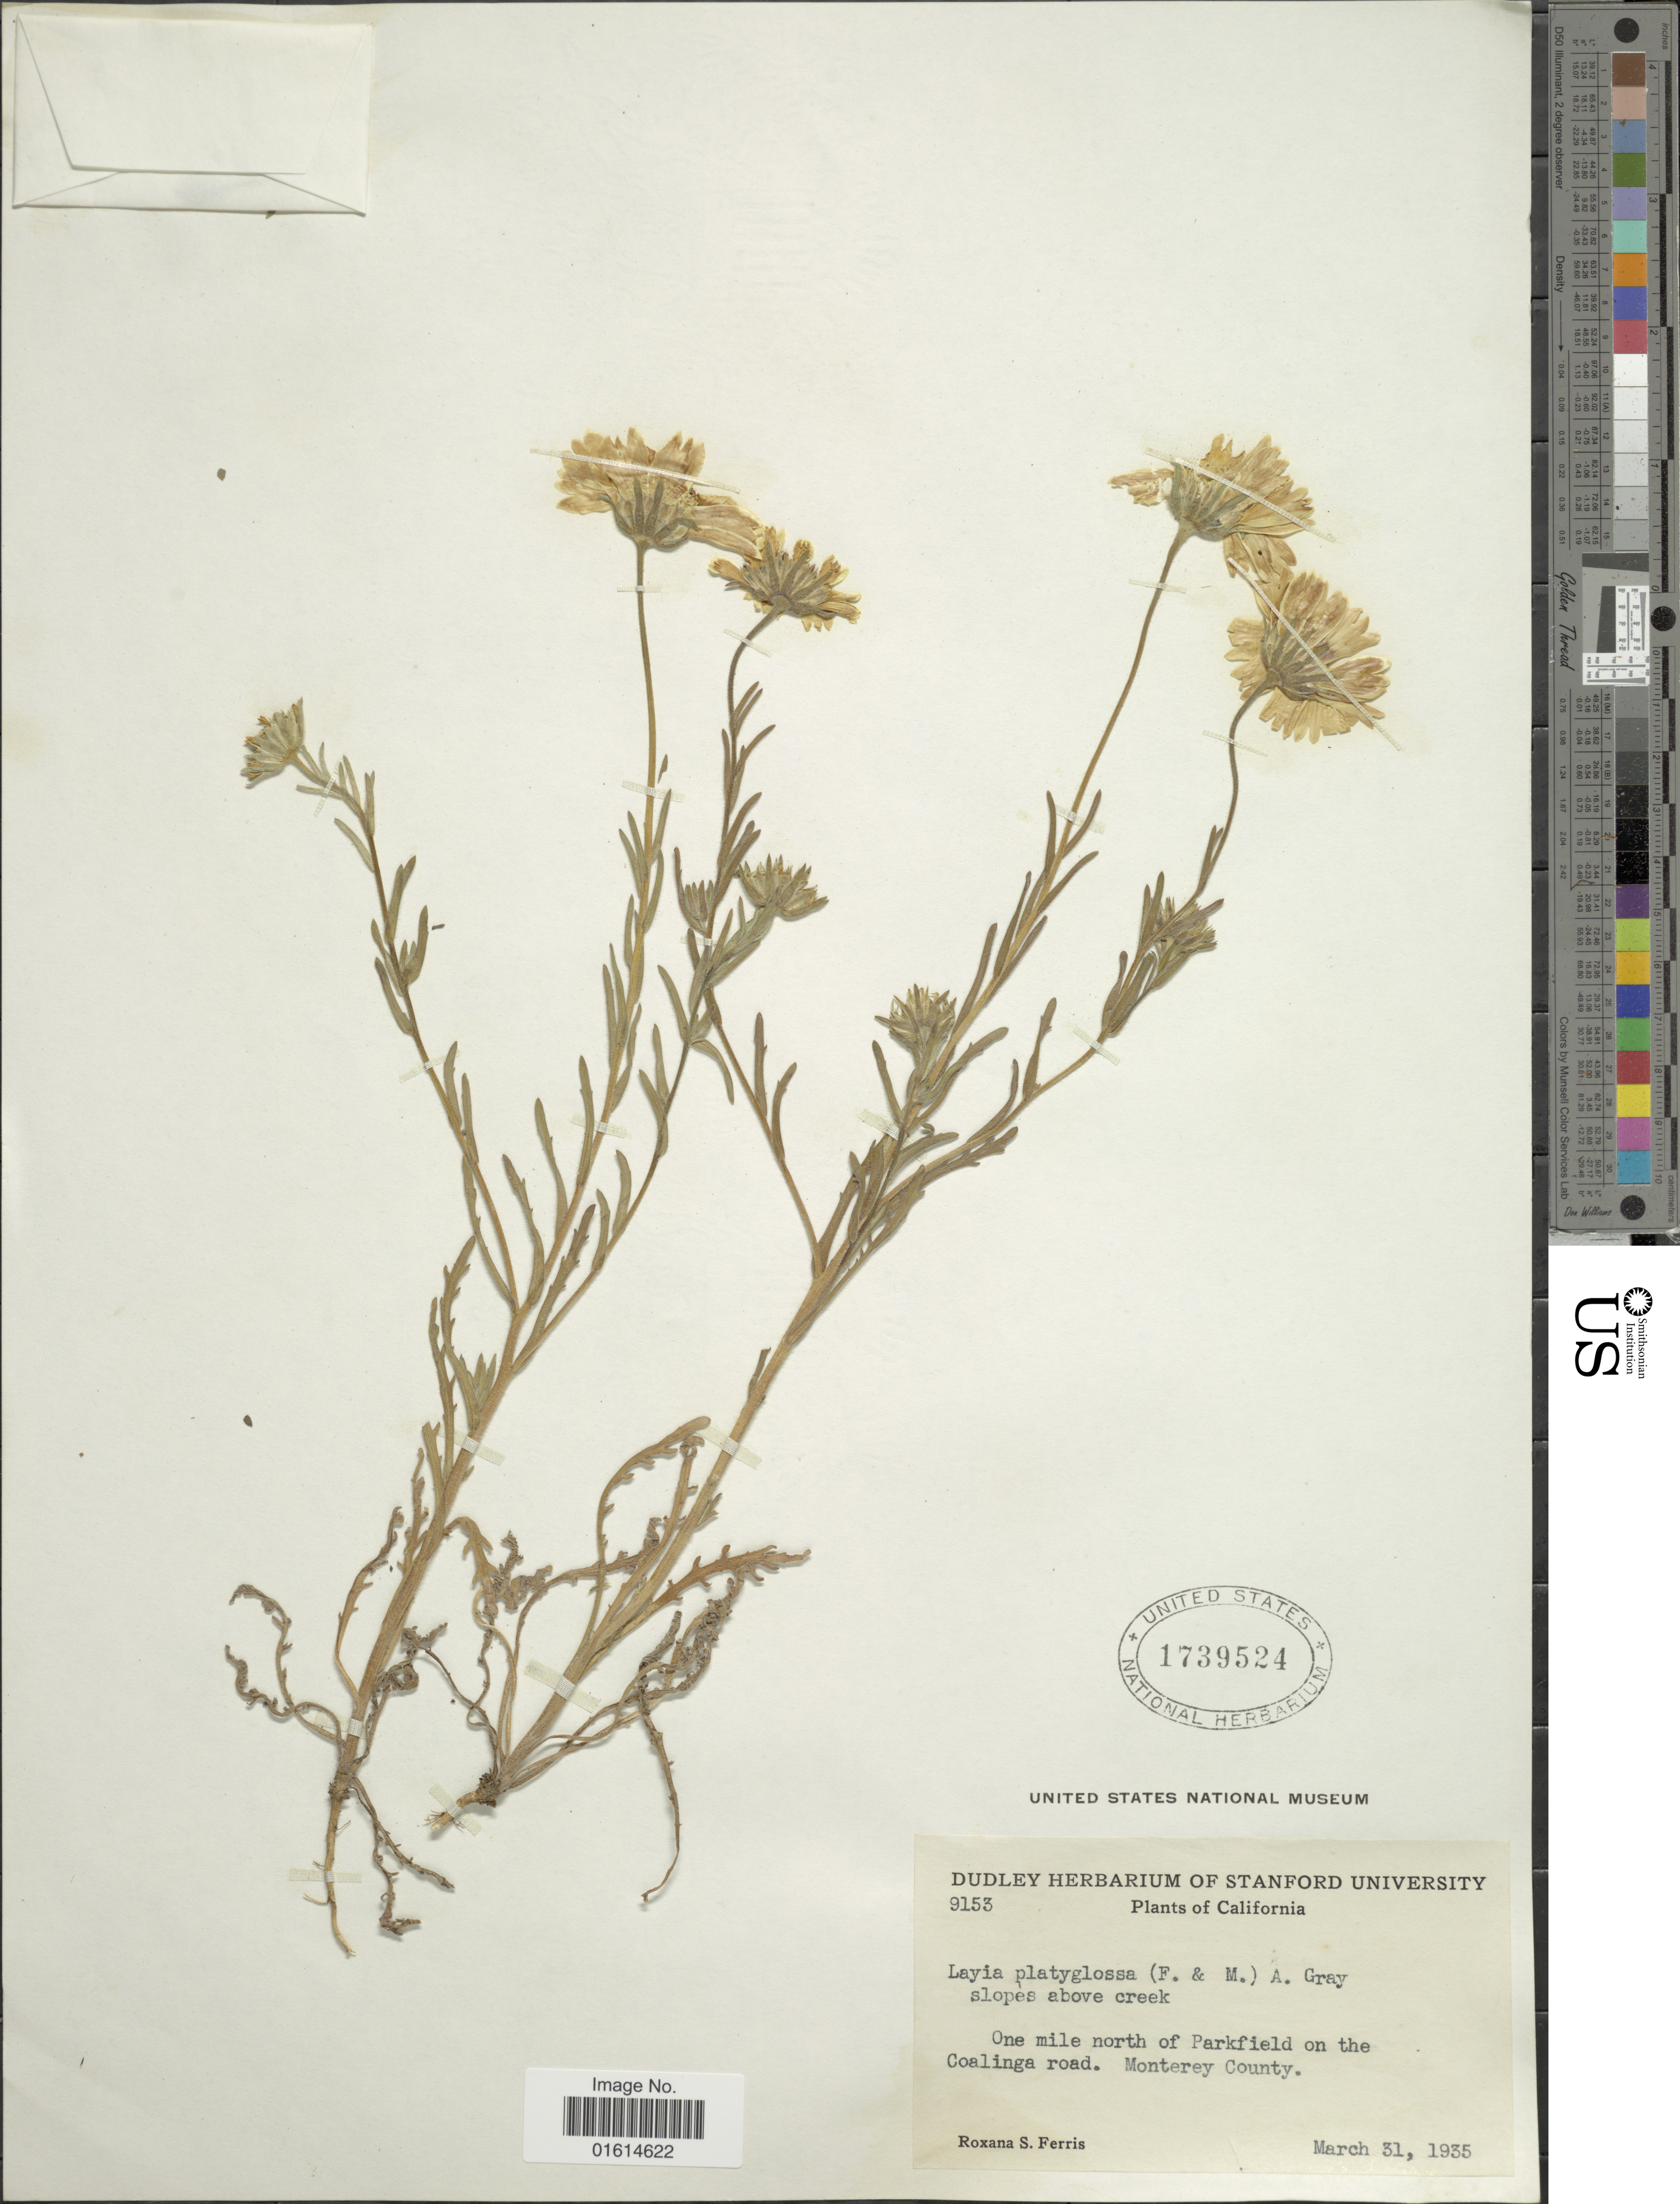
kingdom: Plantae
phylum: Tracheophyta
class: Magnoliopsida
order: Asterales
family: Asteraceae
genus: Layia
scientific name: Layia platyglossa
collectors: R. S. Ferris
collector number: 9153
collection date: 1935-03-31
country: United States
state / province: California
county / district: Monterey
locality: One mile north of Parkfield on the Coalinga road, Monterey County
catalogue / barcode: US 1739524